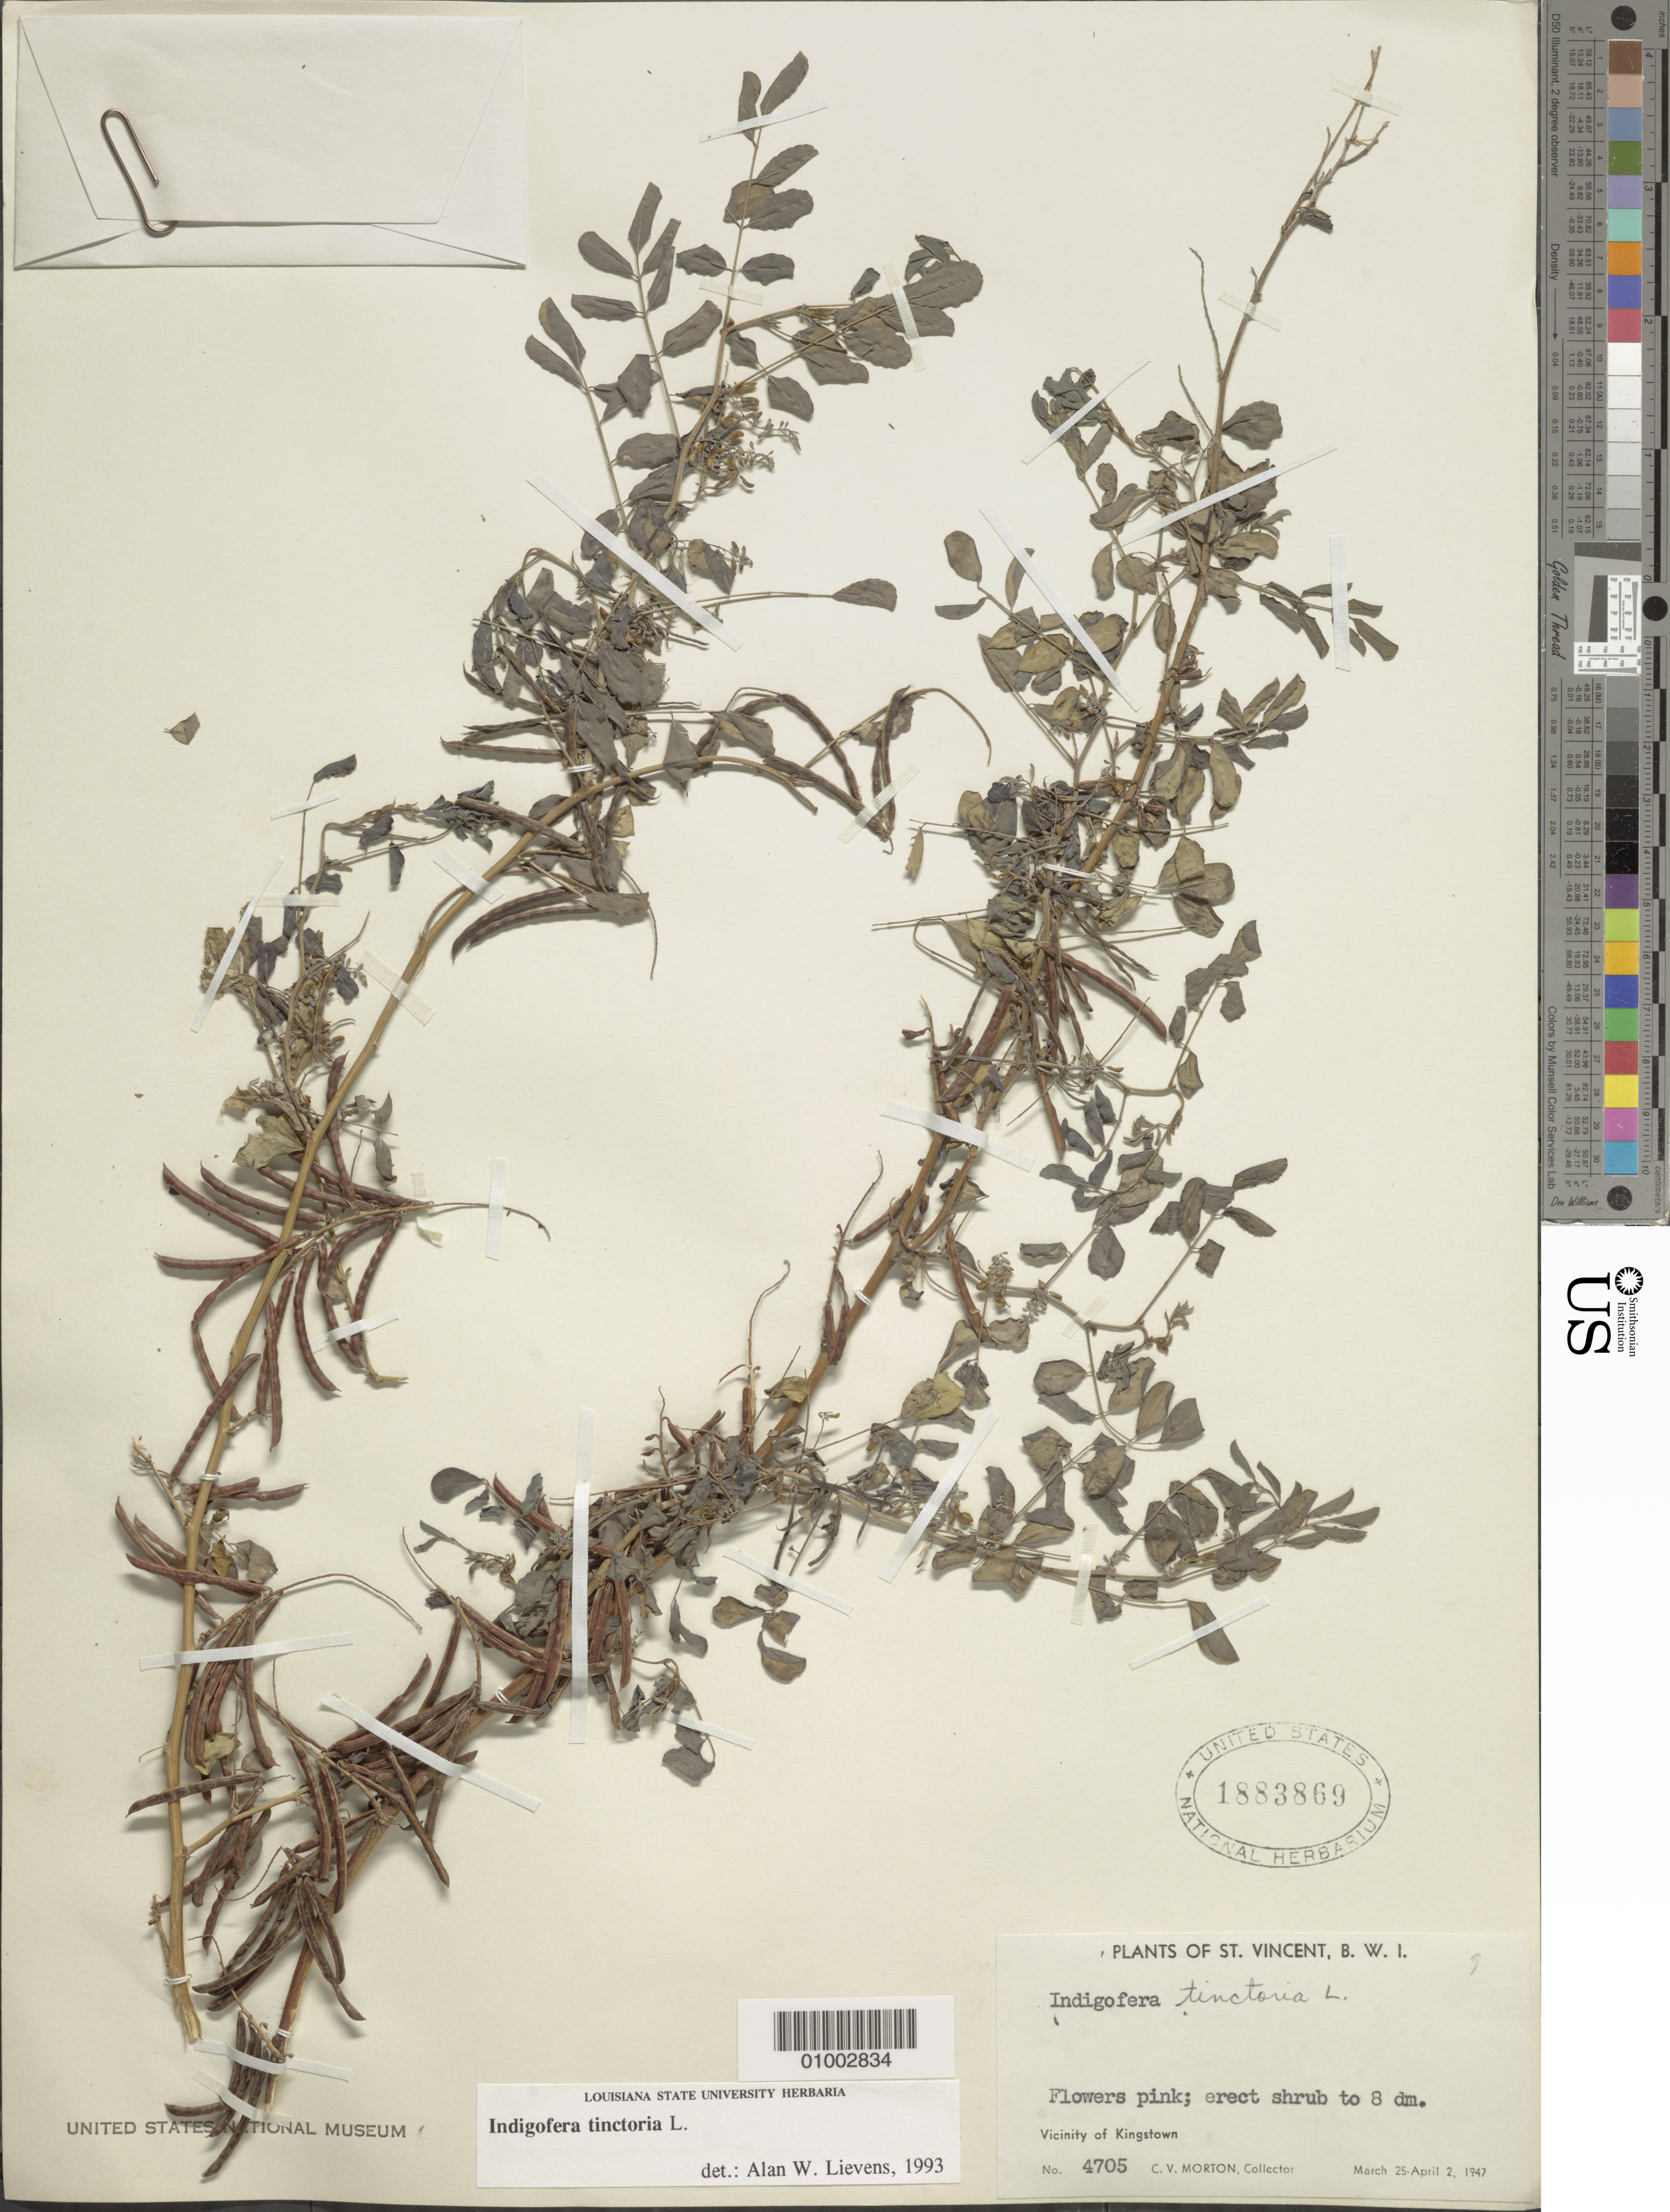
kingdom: Plantae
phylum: Tracheophyta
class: Magnoliopsida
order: Fabales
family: Fabaceae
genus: Indigofera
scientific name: Indigofera tinctoria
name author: L.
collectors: C. V. Morton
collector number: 4705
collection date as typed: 25 Mar 1947 to 02 Apr 1947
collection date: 1947-03-25/1947-04-02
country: St. Vincent - Grenadines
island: St. Vincent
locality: Vicinity of Kingstown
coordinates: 0 N, 0 E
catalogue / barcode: US 1883869